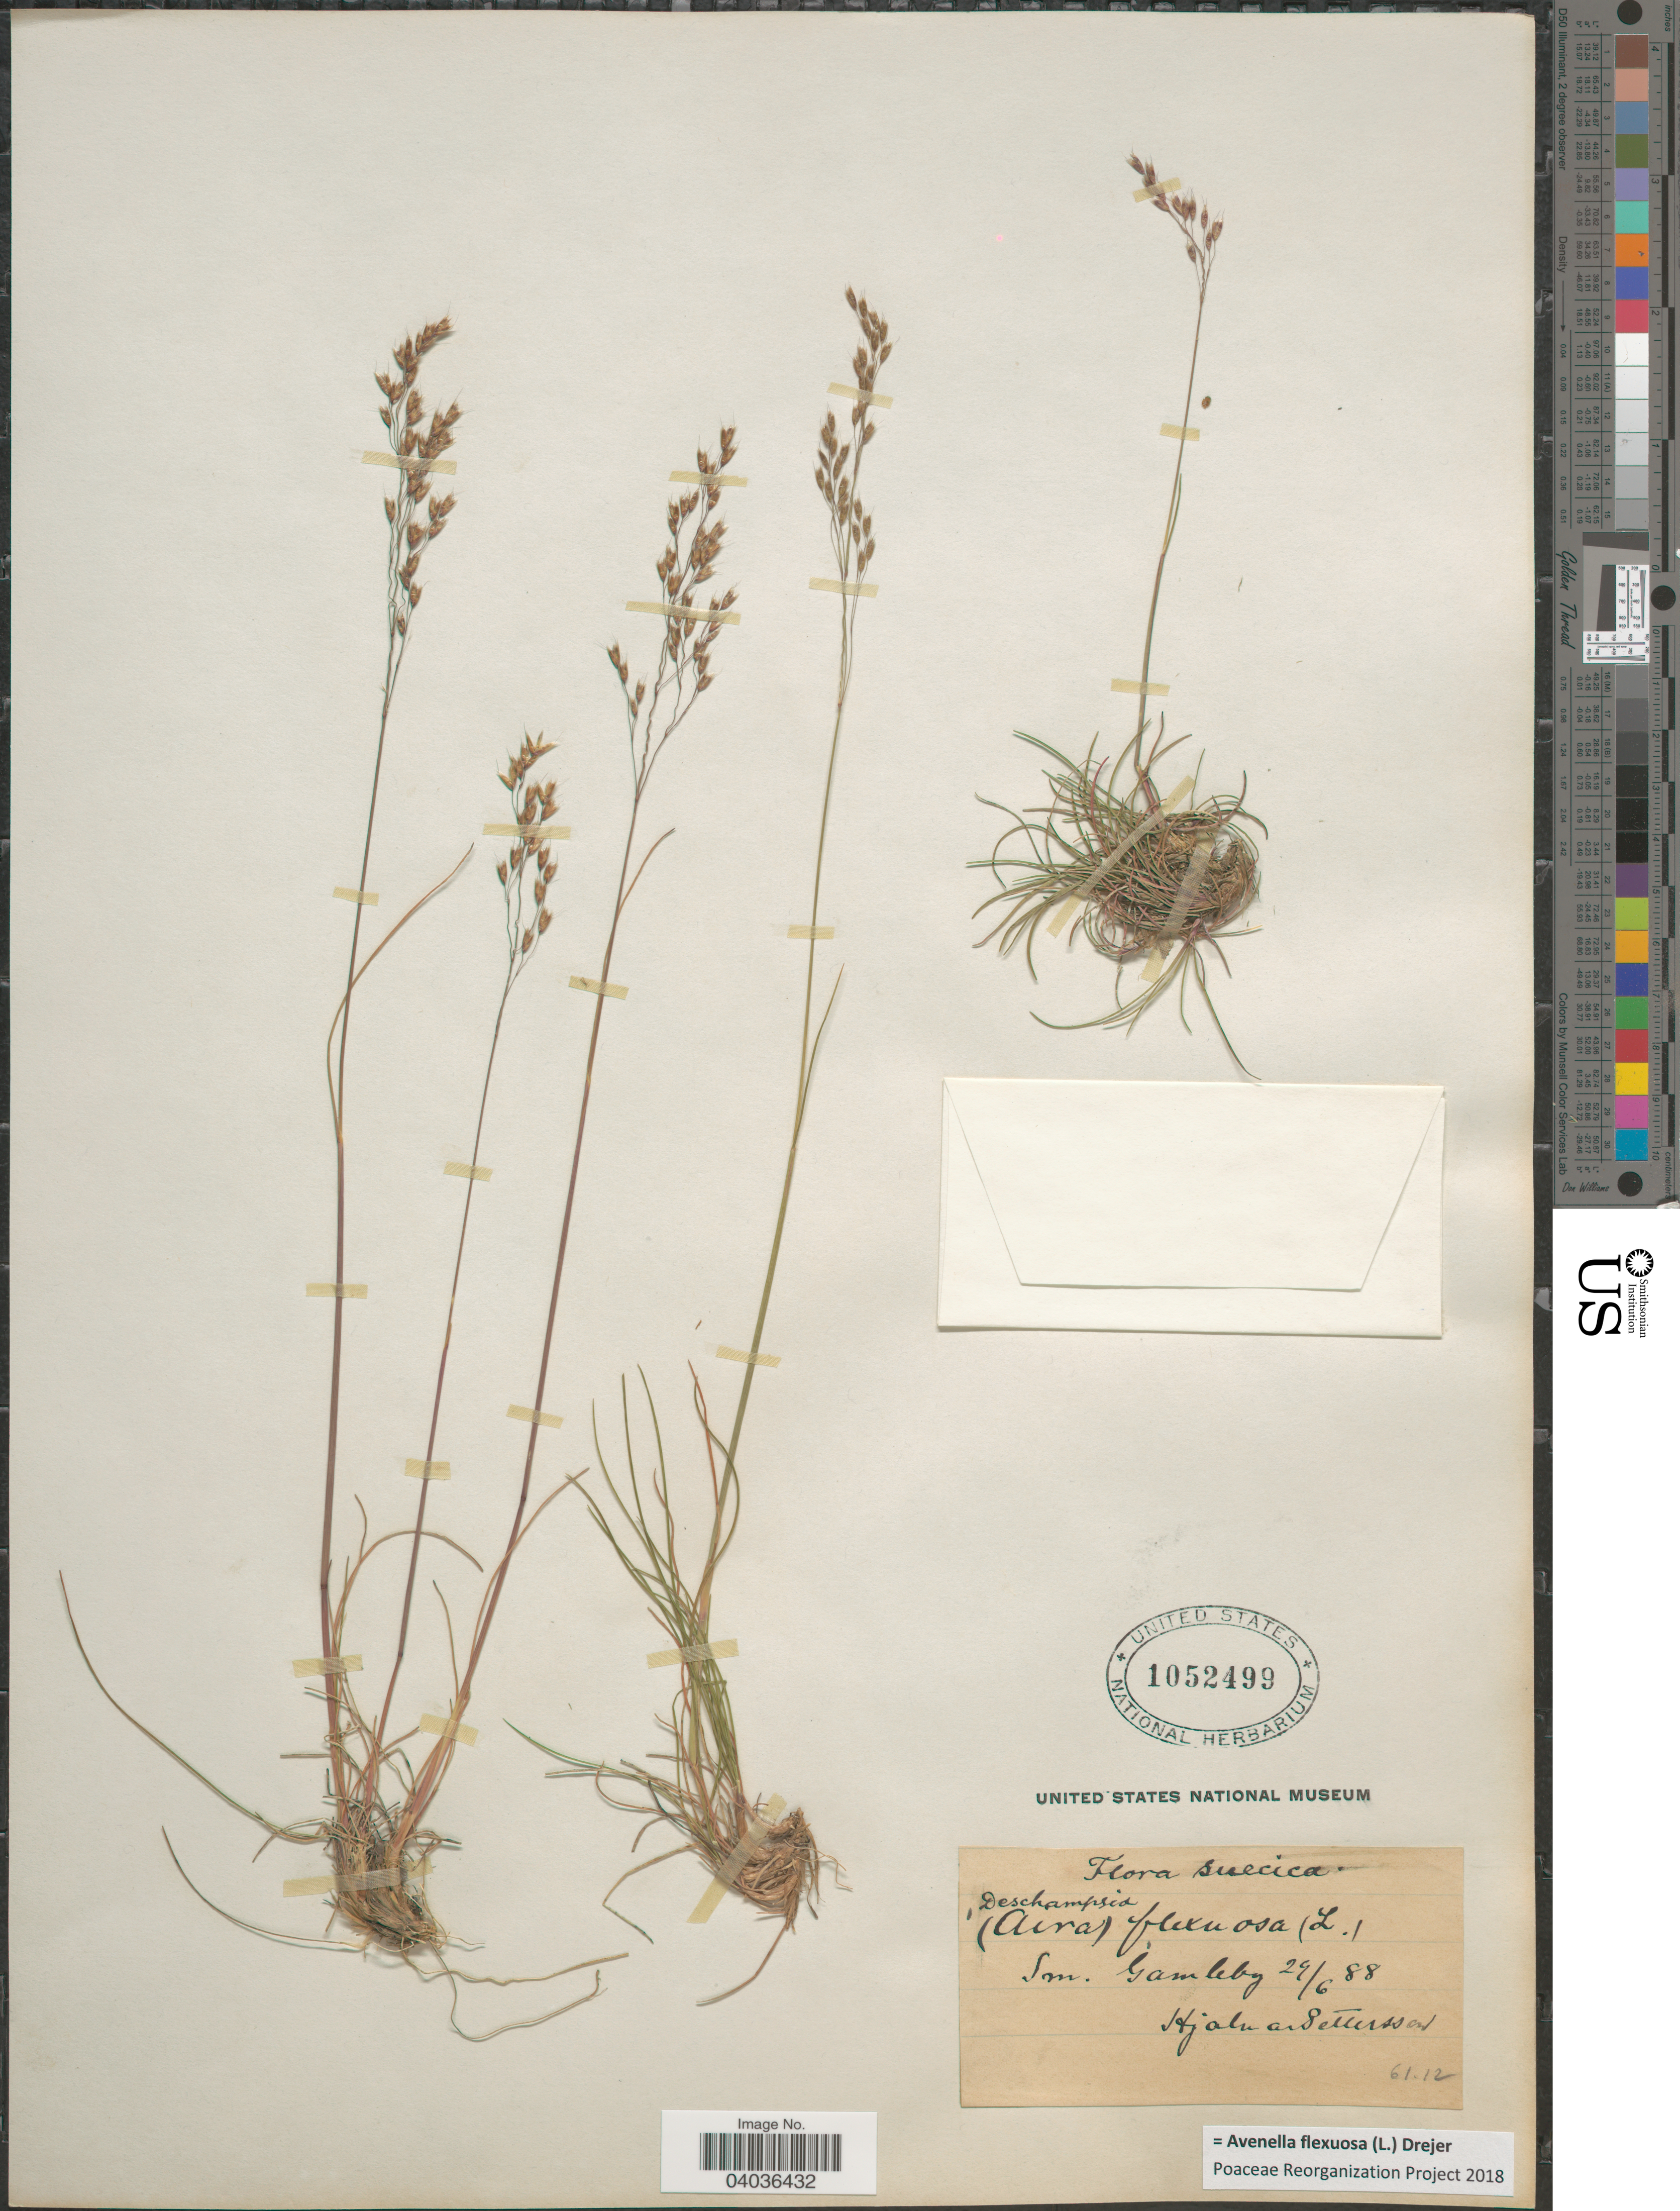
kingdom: Plantae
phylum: Tracheophyta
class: Liliopsida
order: Poales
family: Poaceae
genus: Avenella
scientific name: Avenella flexuosa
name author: (L.) Drejer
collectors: H. Pettersson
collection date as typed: Transcribed d/m/y: 29/6/88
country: Sweden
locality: Suecica. Sm Gamleby.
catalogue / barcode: US 1052499